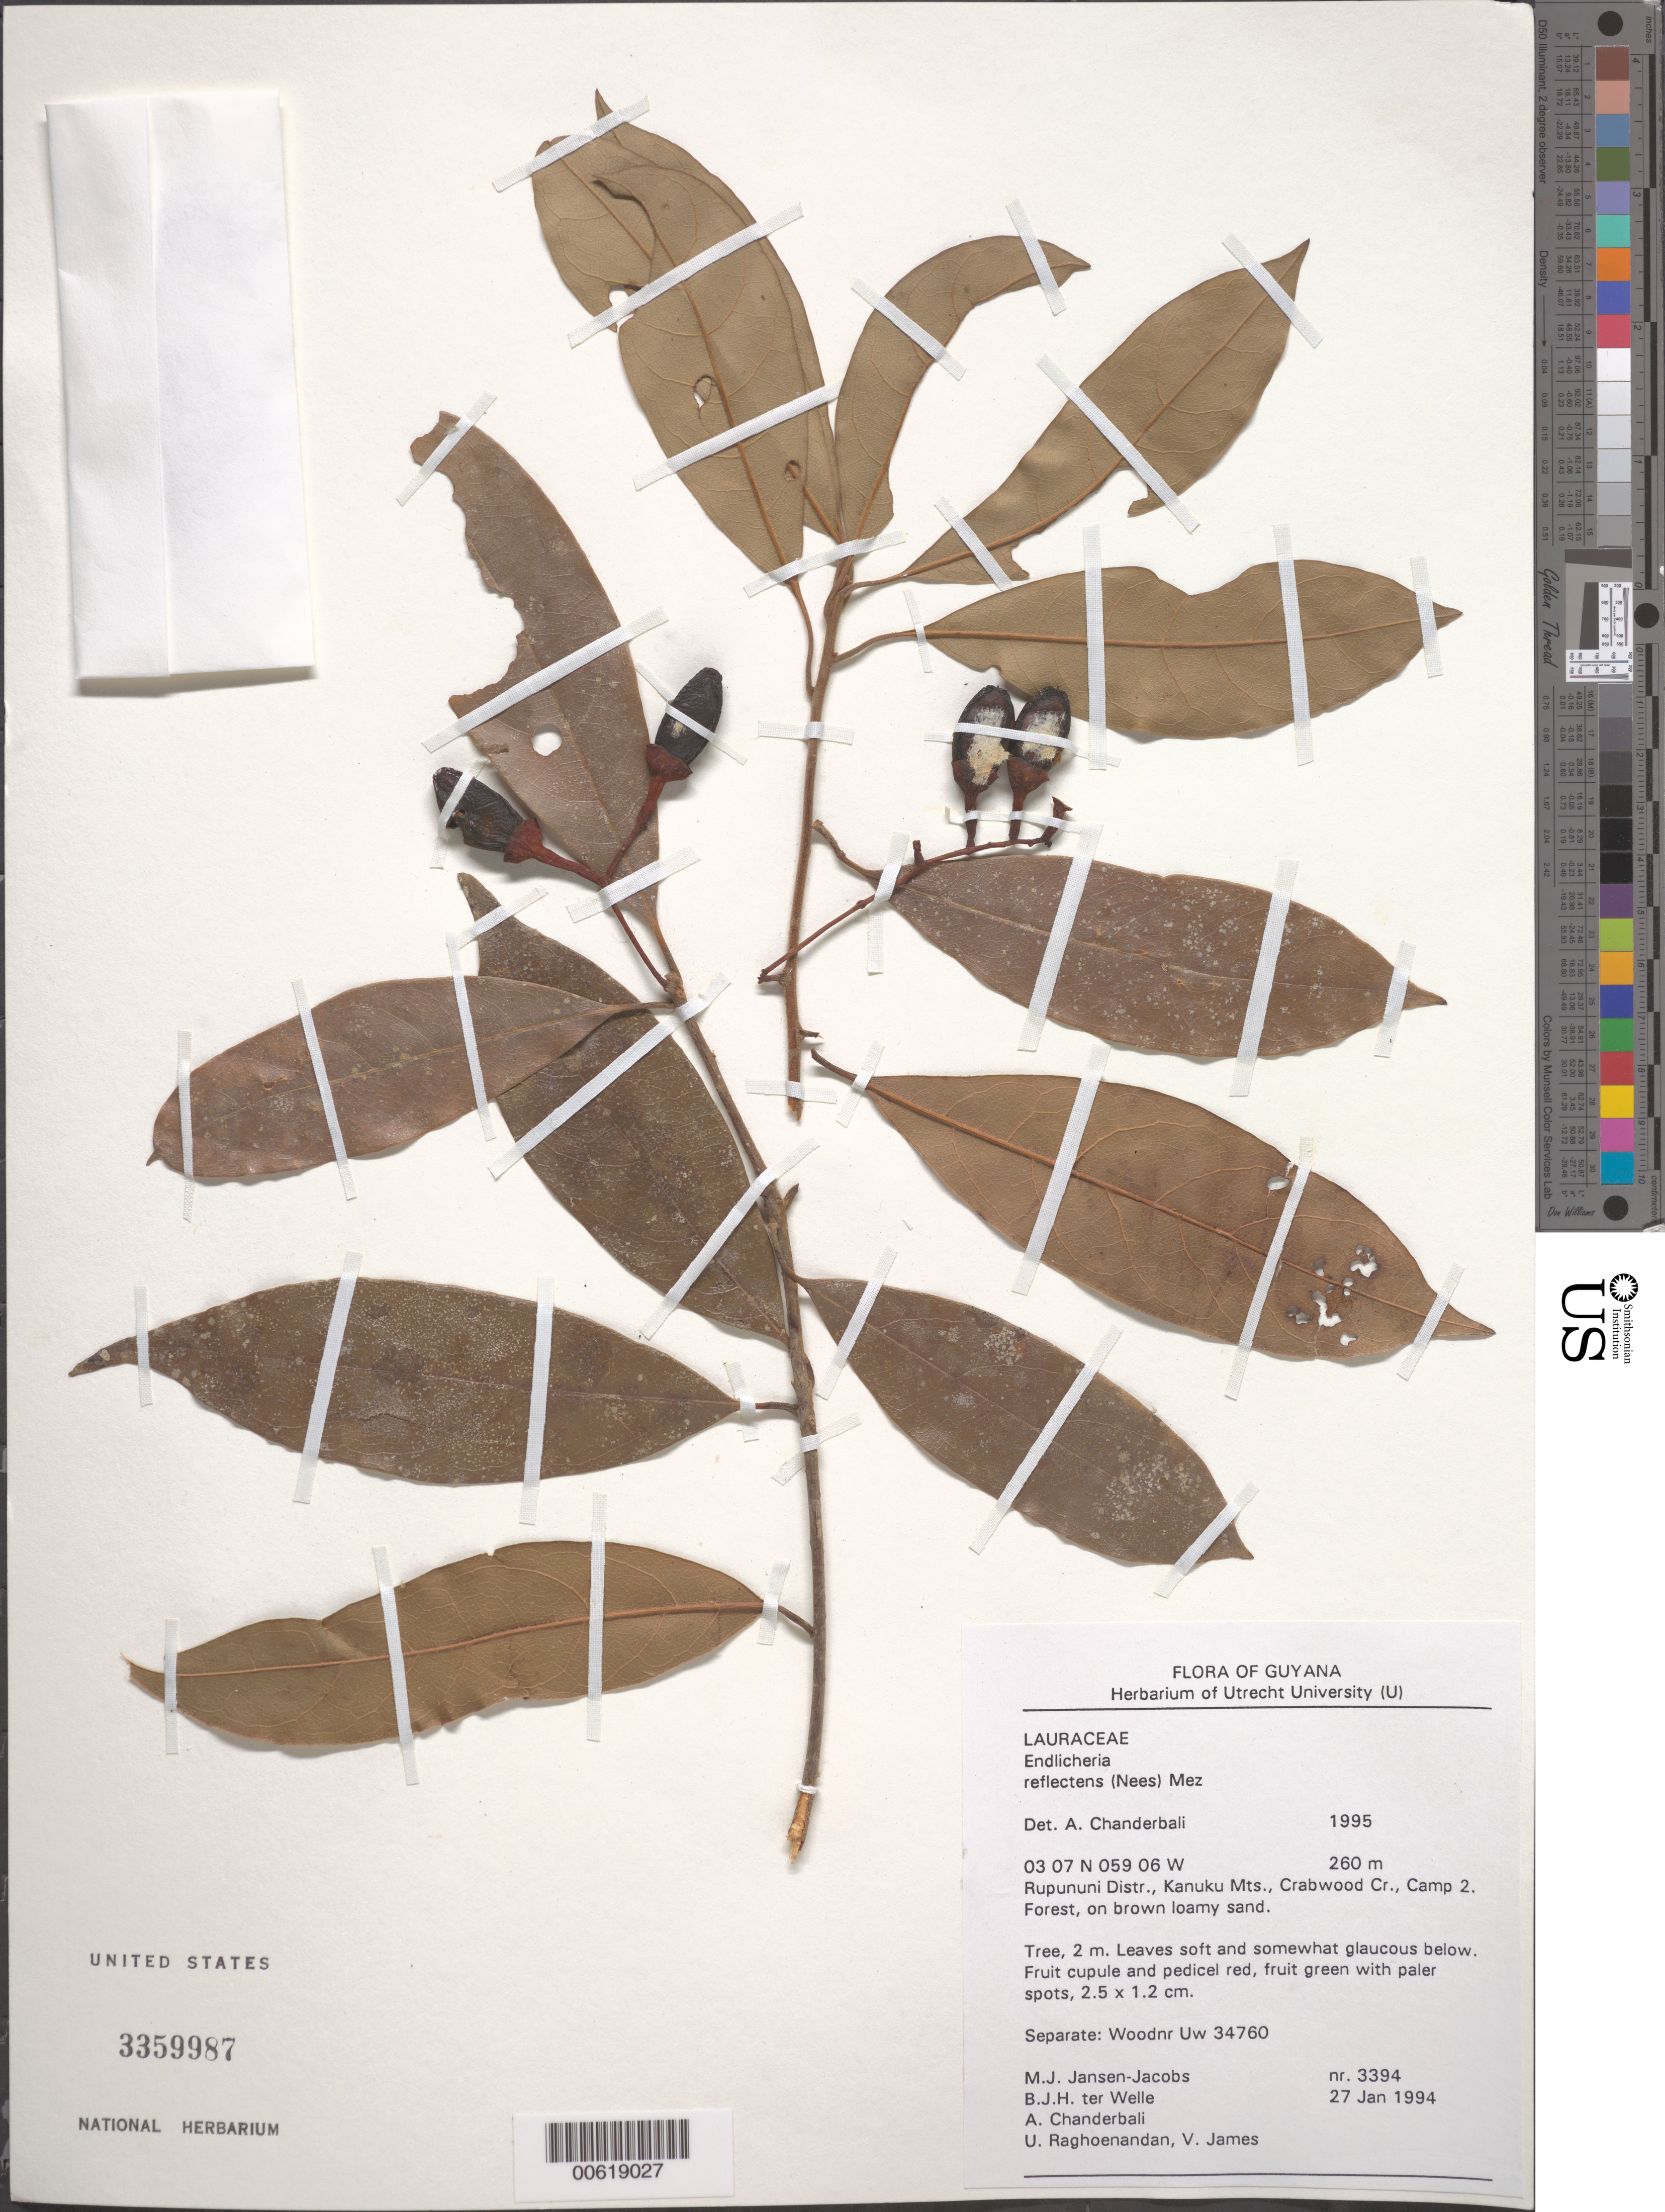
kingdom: Plantae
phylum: Tracheophyta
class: Magnoliopsida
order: Laurales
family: Lauraceae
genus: Endlicheria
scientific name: Endlicheria reflectens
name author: (Nees) Mez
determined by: Chanderbali, Andre Shashi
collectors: M. J. Jansen-Jacobs, B. Welle, A. S. Chanderbali, U. Raghoenandan & V. James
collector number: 3394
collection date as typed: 27-Jan-94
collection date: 1994-01-27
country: Guyana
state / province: U. Takutu-U. Essequibo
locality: Crabwood Cr., Camp 2, Kanuku Mts., Rupununi District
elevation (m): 260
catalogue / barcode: US 3359987